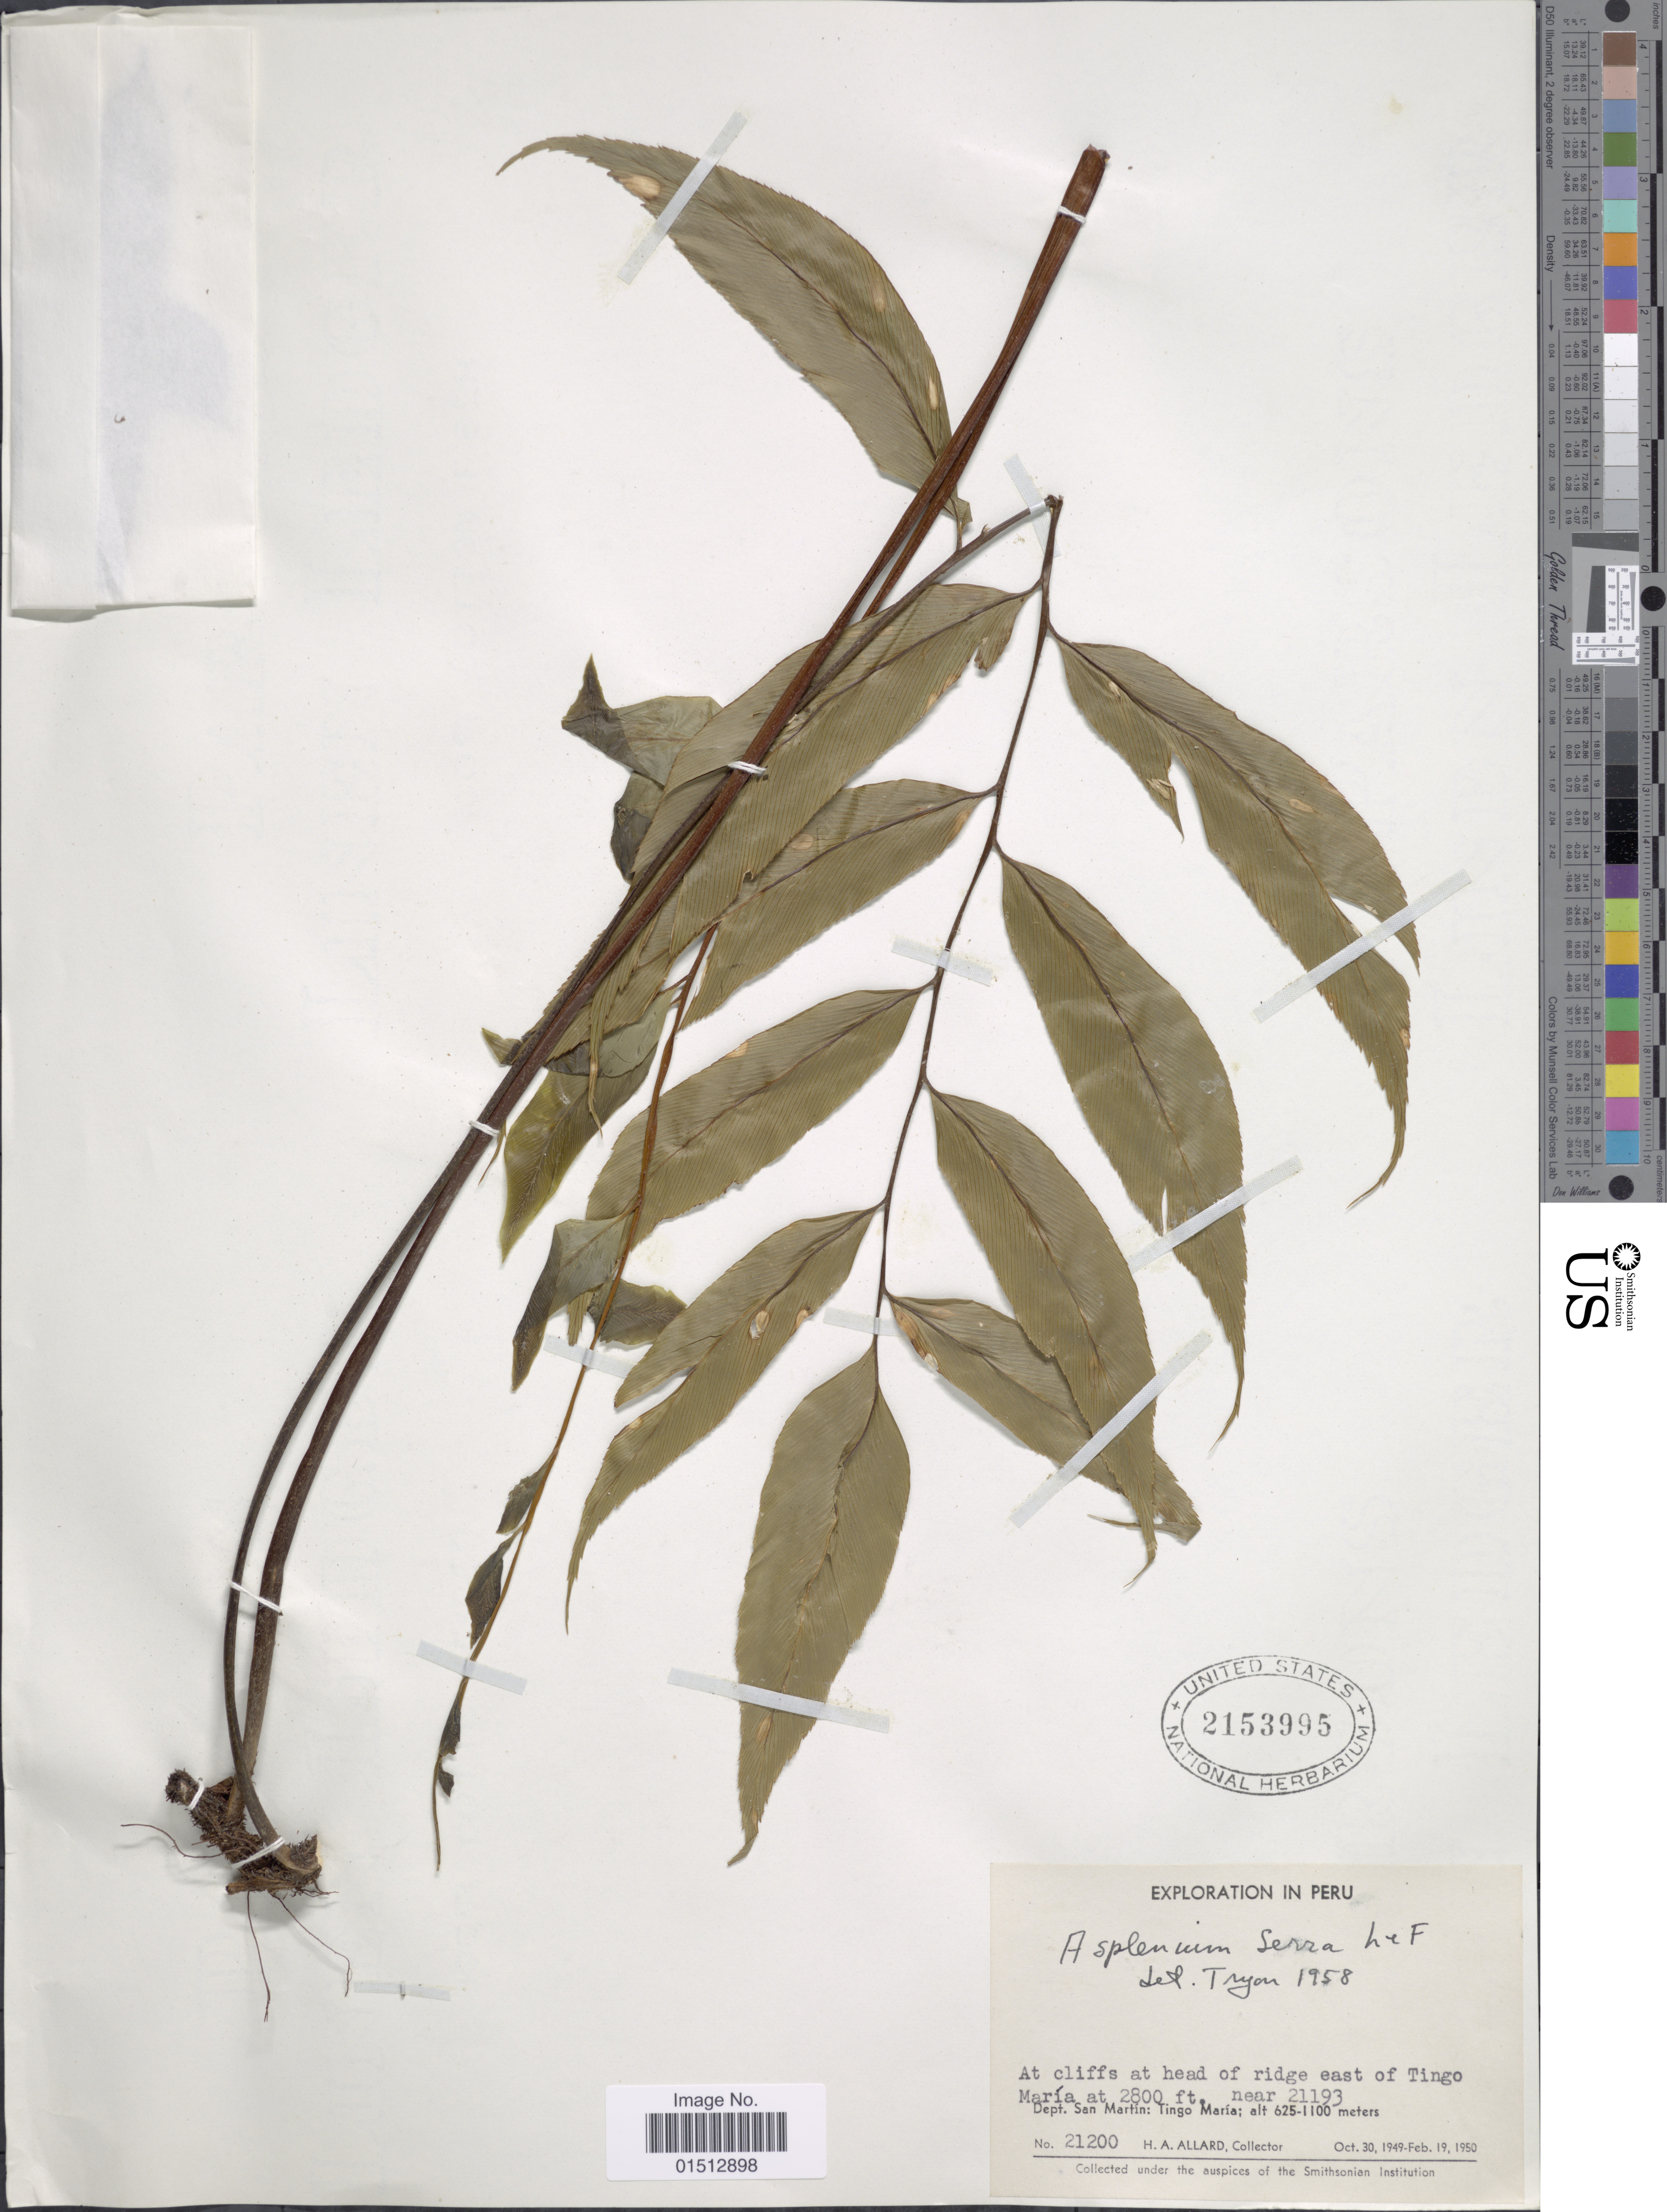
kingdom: Plantae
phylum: Tracheophyta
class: Polypodiopsida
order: Polypodiales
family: Aspleniaceae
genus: Asplenium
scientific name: Asplenium serra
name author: Langsd. & Fisch.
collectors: H. A. Allard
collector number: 21200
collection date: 1950-02-19/1950-10-30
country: Peru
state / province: San Martín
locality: At cliffs at head of ridge east of Tingo Maria at 2800 ft, near 21193, Dept. San Martin:Tingo Maria.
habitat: at cliffs at head of ridge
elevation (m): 625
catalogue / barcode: US 2153995